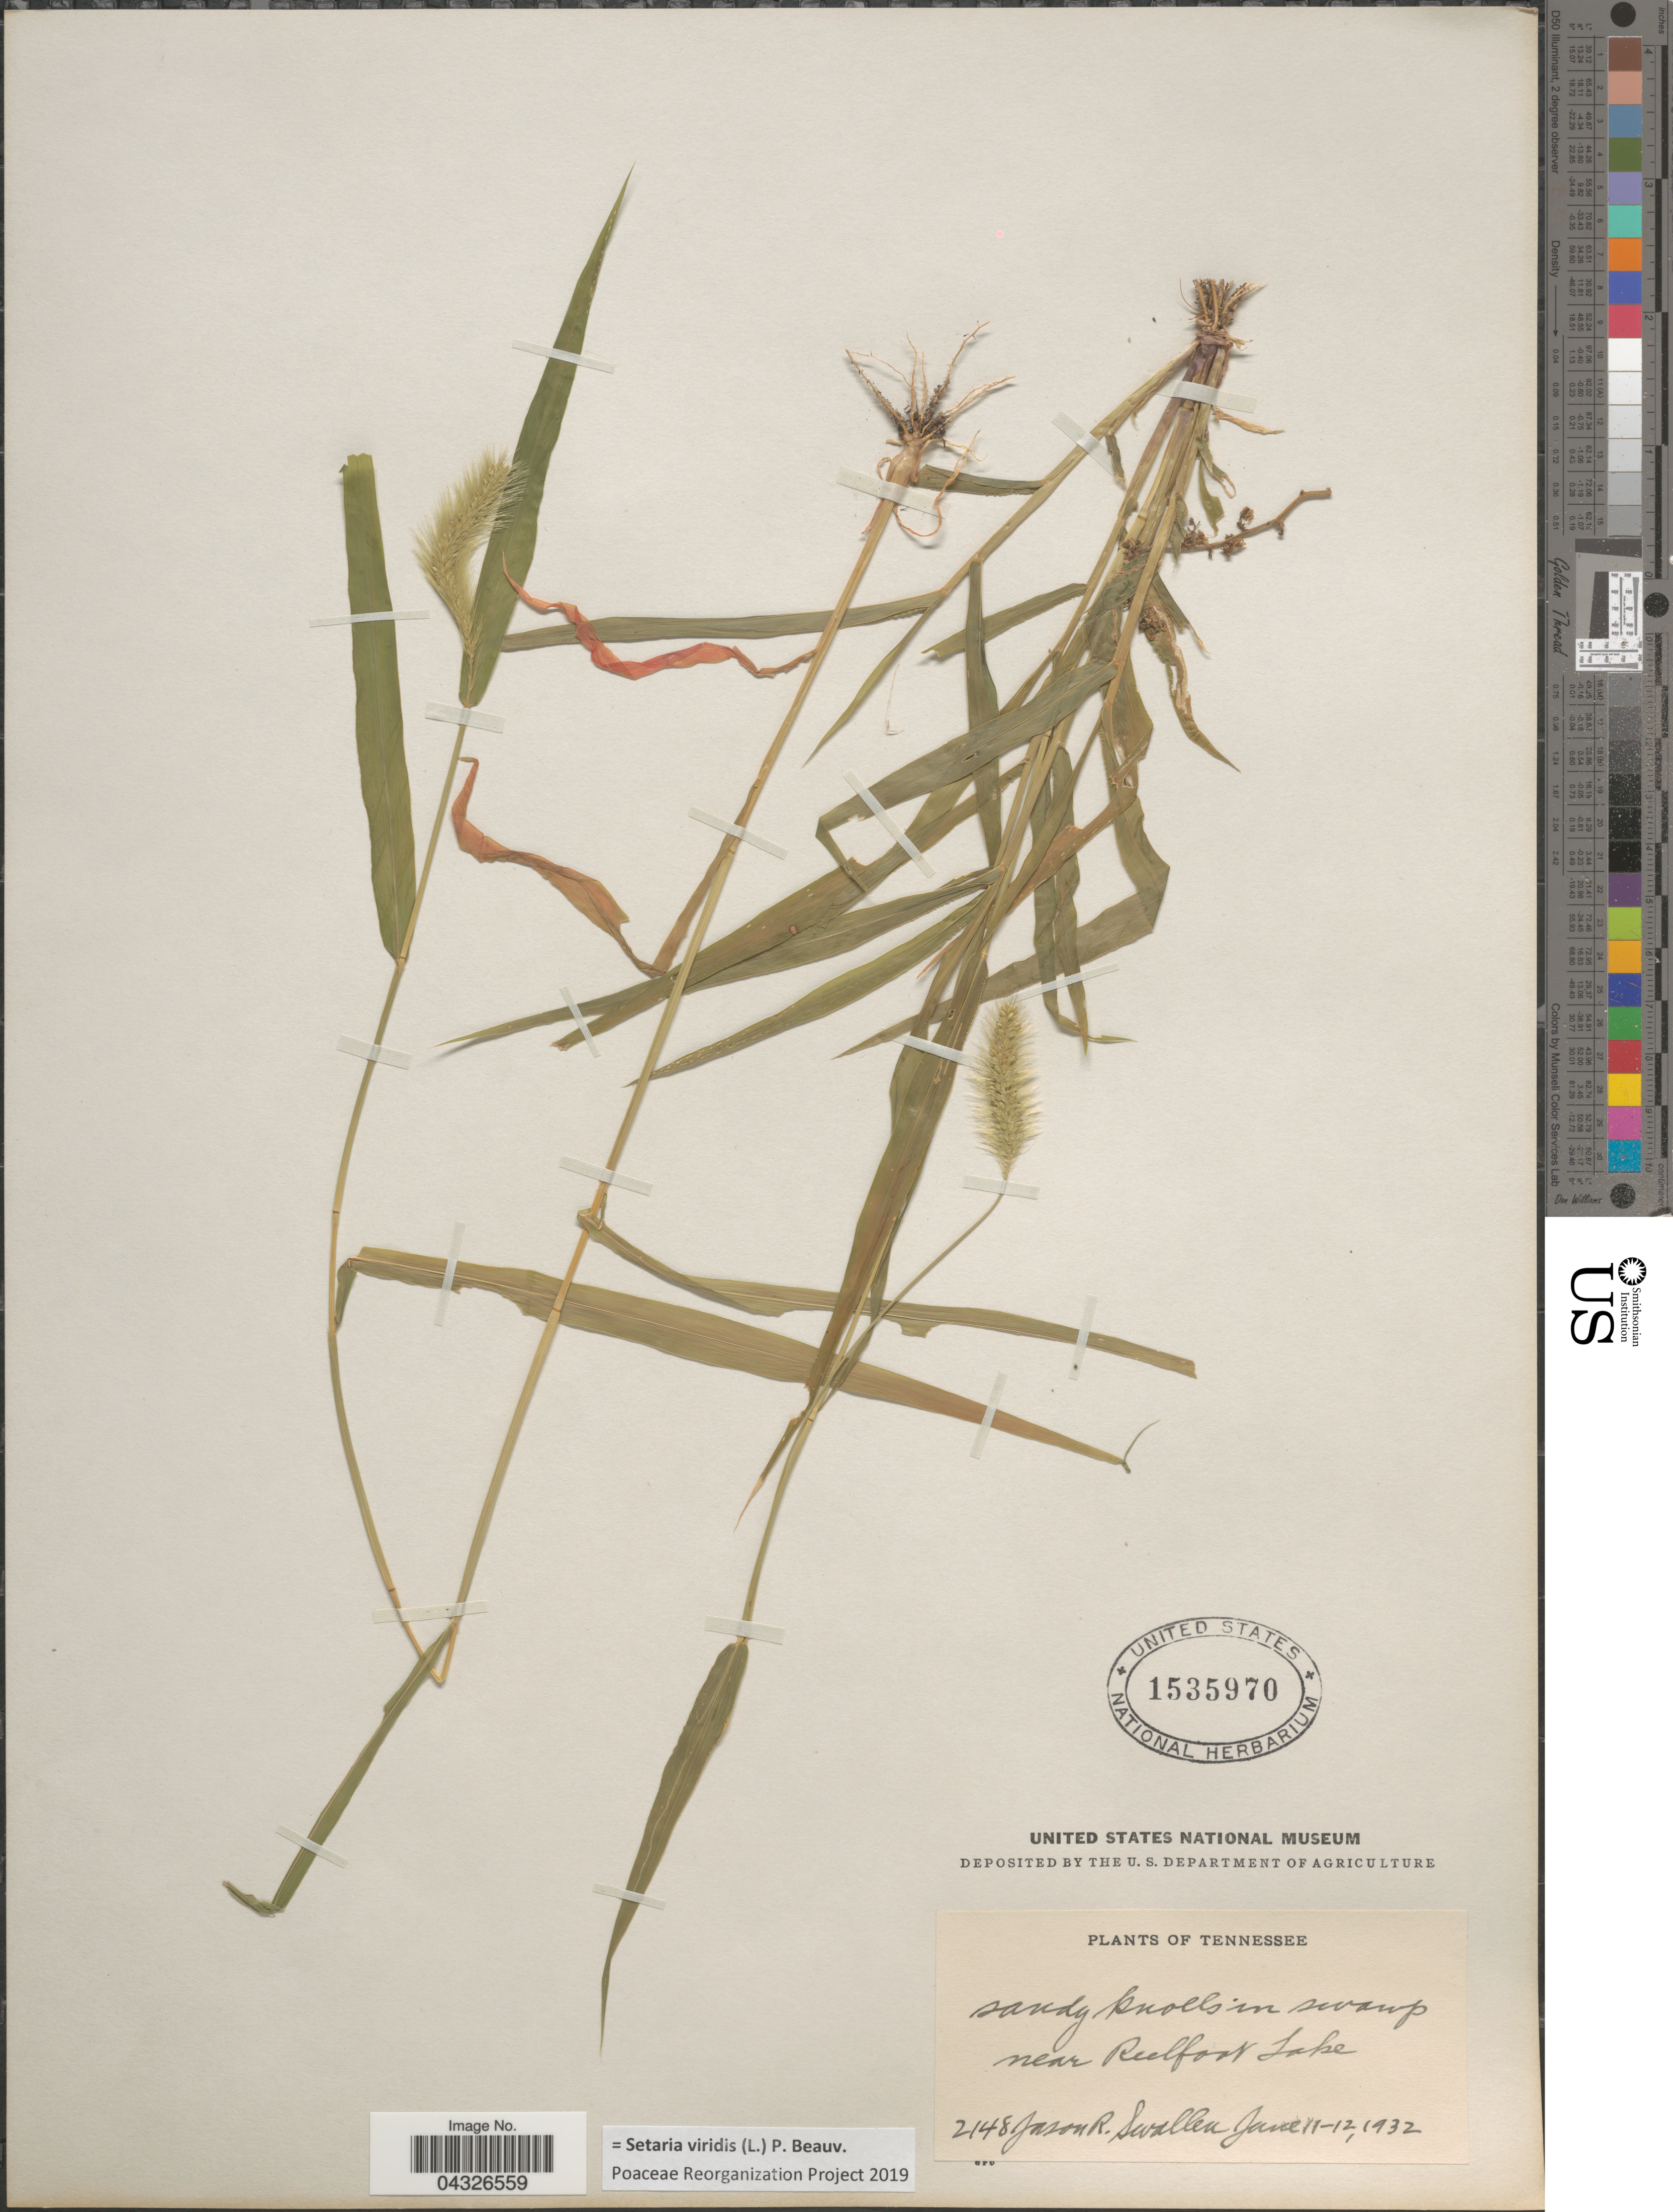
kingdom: Plantae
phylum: Tracheophyta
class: Liliopsida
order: Poales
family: Poaceae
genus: Setaria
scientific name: Setaria viridis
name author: (L.) P. Beauv.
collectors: J. R. Swallen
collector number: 2148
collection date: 1932-06-11/1932-06-12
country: United States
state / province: Tennessee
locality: Sandy knolls in swamp near Reelfoot Lake.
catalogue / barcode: US 1535970